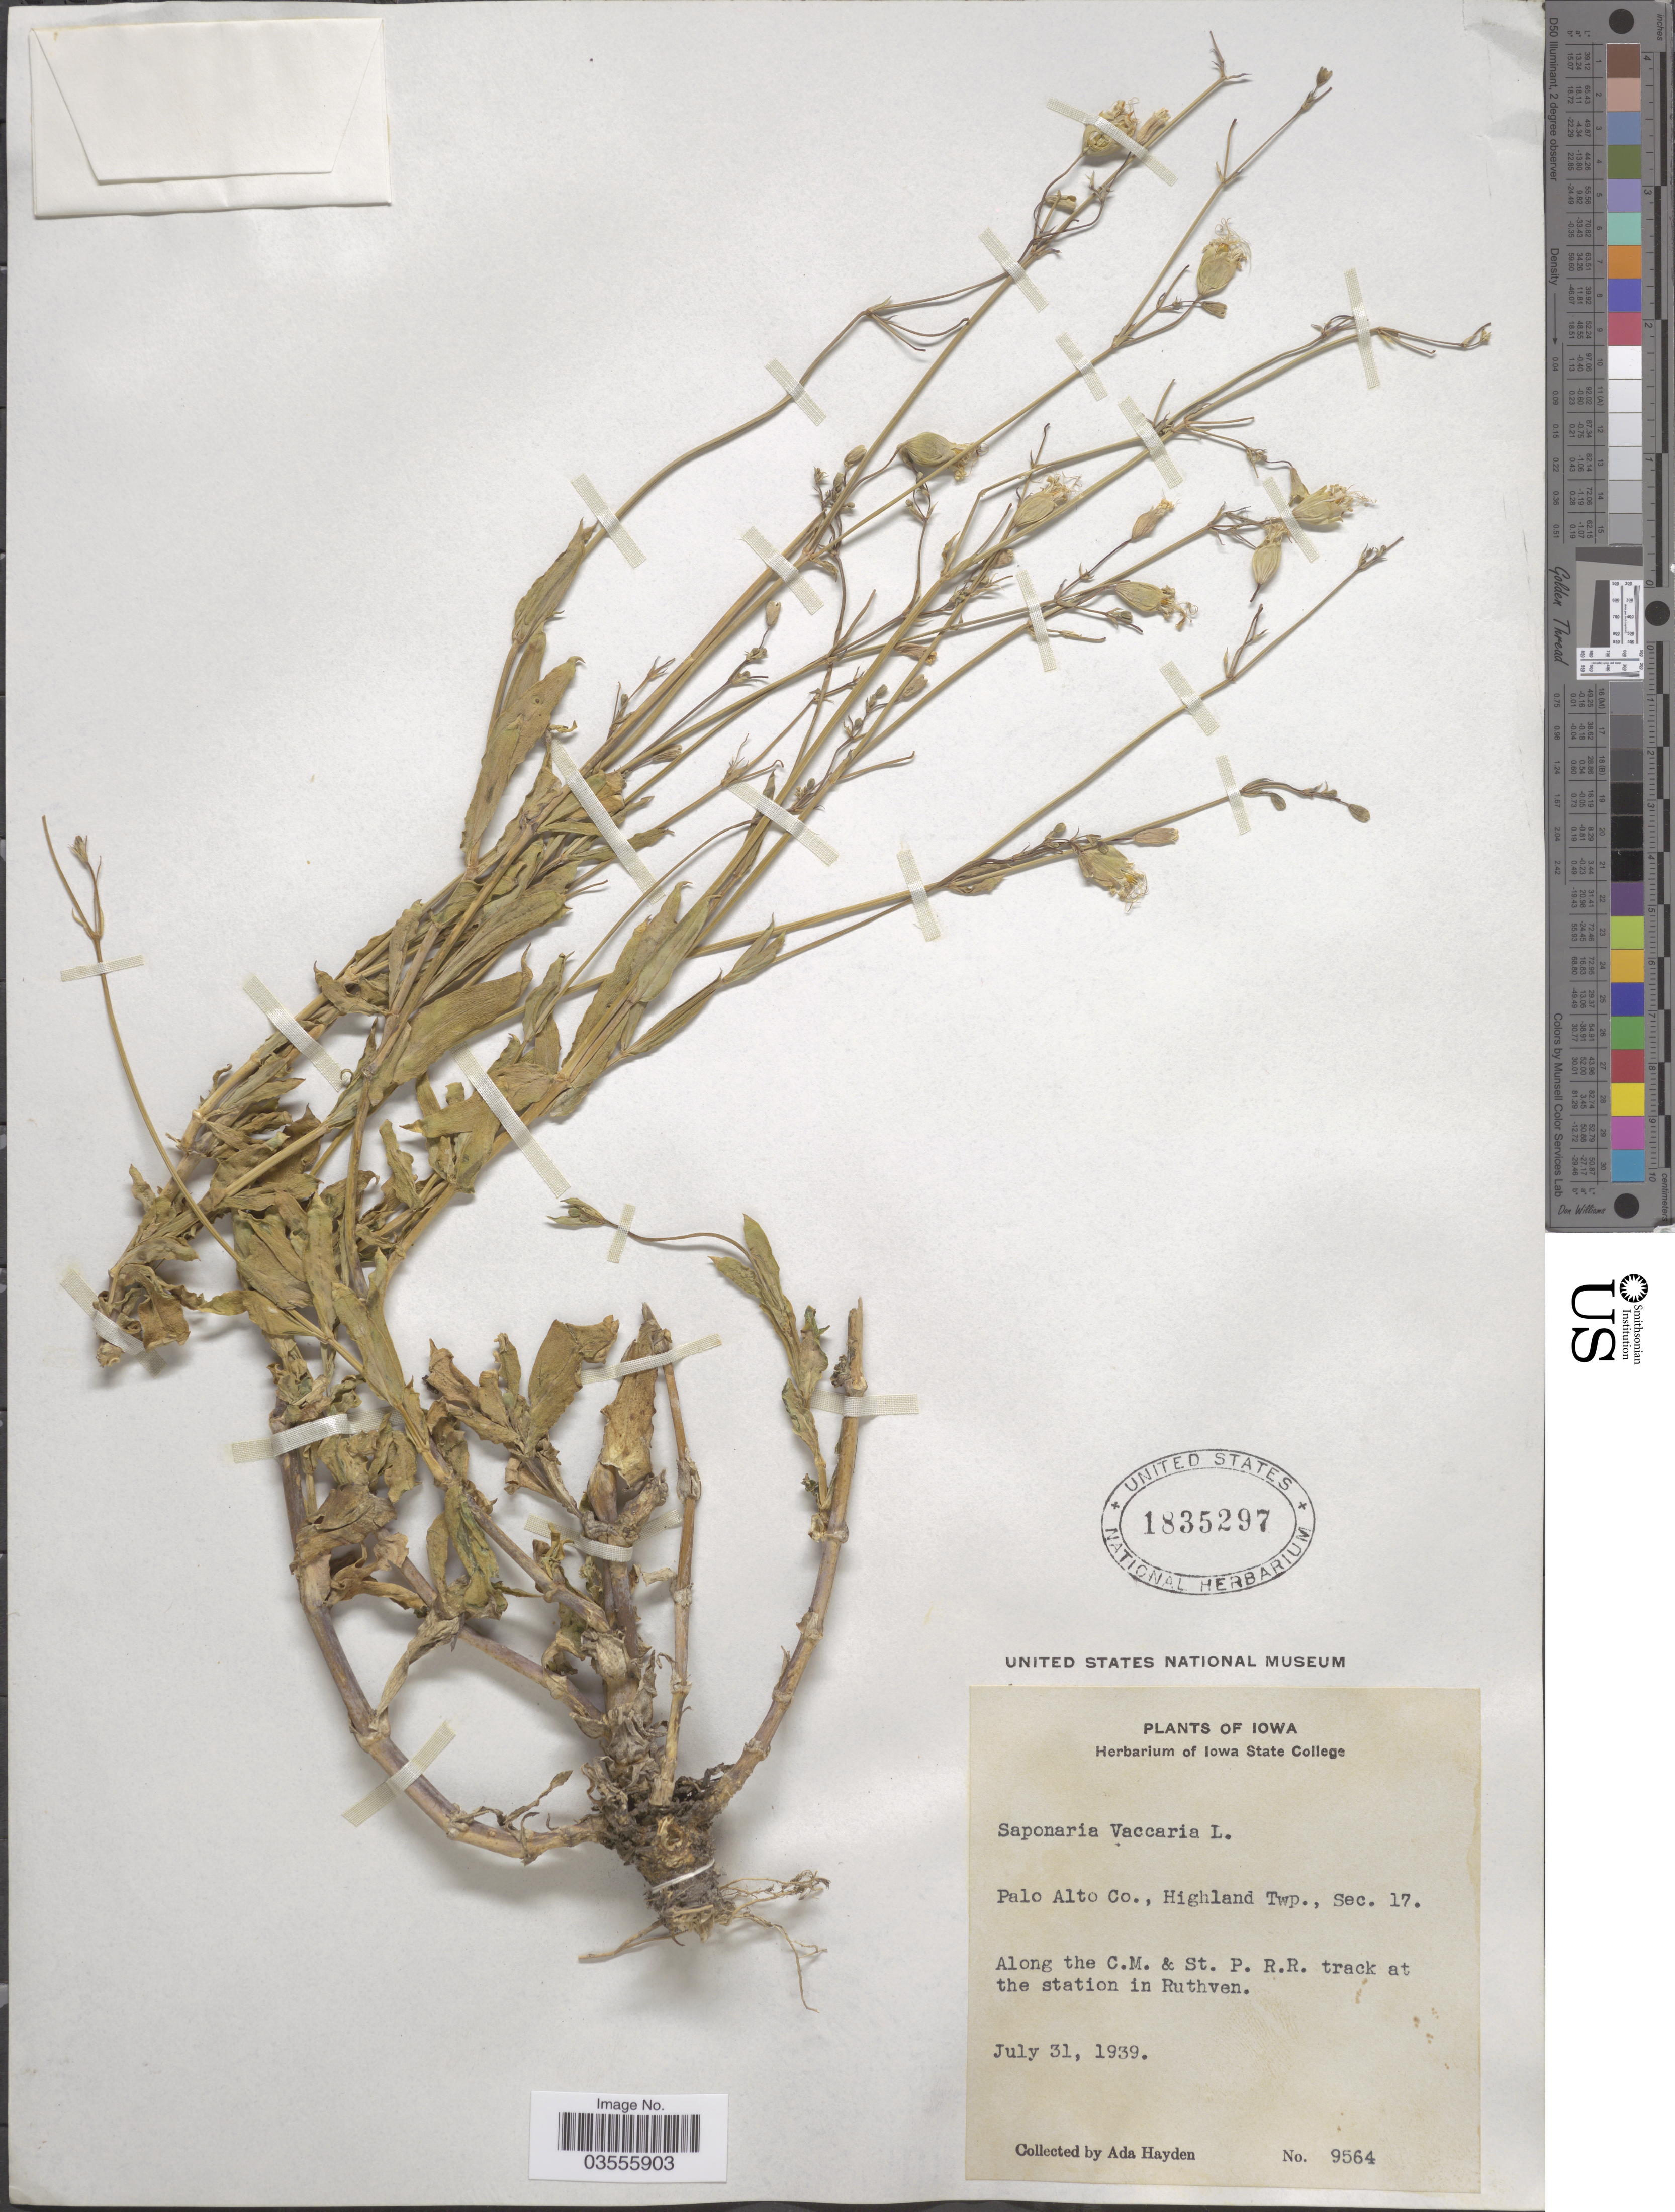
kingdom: Plantae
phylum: Tracheophyta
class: Magnoliopsida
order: Caryophyllales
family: Caryophyllaceae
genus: Silene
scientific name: Silene csereii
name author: Baumg.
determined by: Strong, Mark T., (BOT), Smithsonian Institution - National Museum of Natural History (UNITED STATES)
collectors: Ada Hayden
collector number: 9564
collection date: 1939-07-31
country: United States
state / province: Iowa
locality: Palo Alto Co., Highland Twp., Sec. 17. Along the C.M. & St. P. R.R. track at the station in Ruthven.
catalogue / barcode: US 1835297